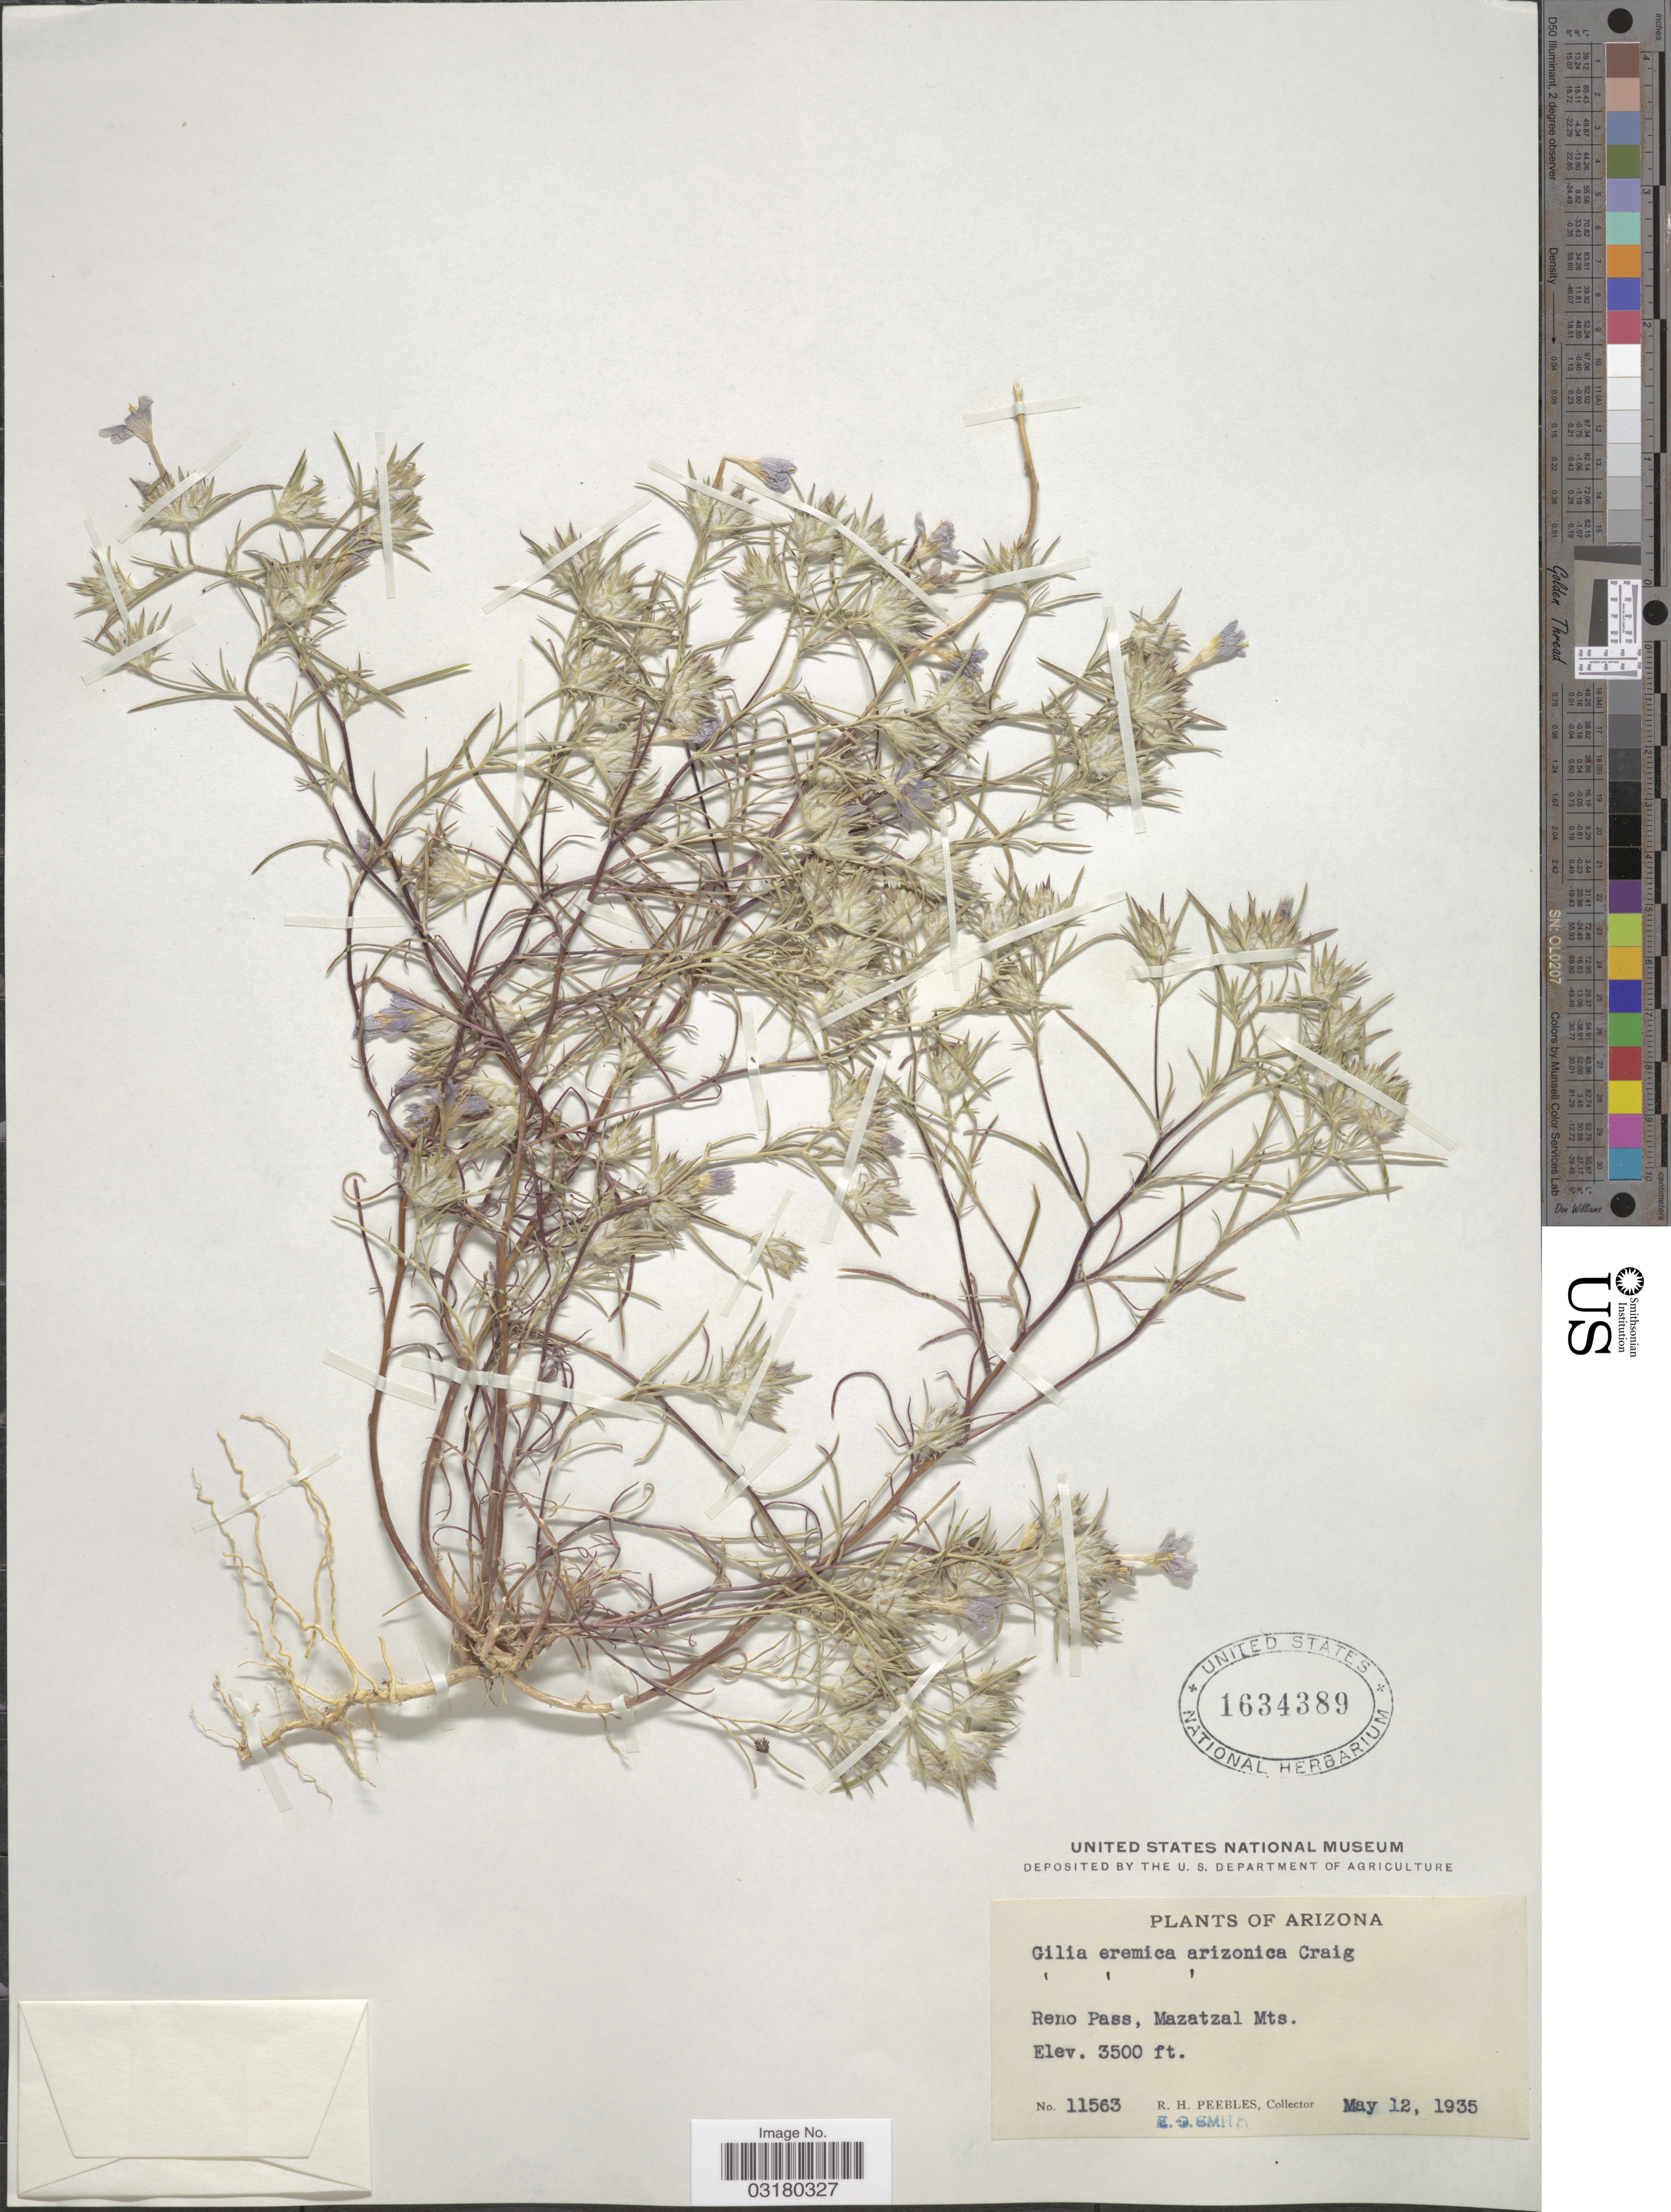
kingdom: Plantae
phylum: Tracheophyta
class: Magnoliopsida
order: Ericales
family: Polemoniaceae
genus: Eriastrum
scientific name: Eriastrum eremicum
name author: (Jeps.) H. Mason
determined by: Strong, Mark T., (BOT), Smithsonian Institution - National Museum of Natural History (UNITED STATES)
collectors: R. H. Peebles & E. G. Smith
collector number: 11563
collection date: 1935-05-12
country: United States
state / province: Arizona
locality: Reno Pass, Mazatzal Mts.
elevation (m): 1067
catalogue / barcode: US 1634389